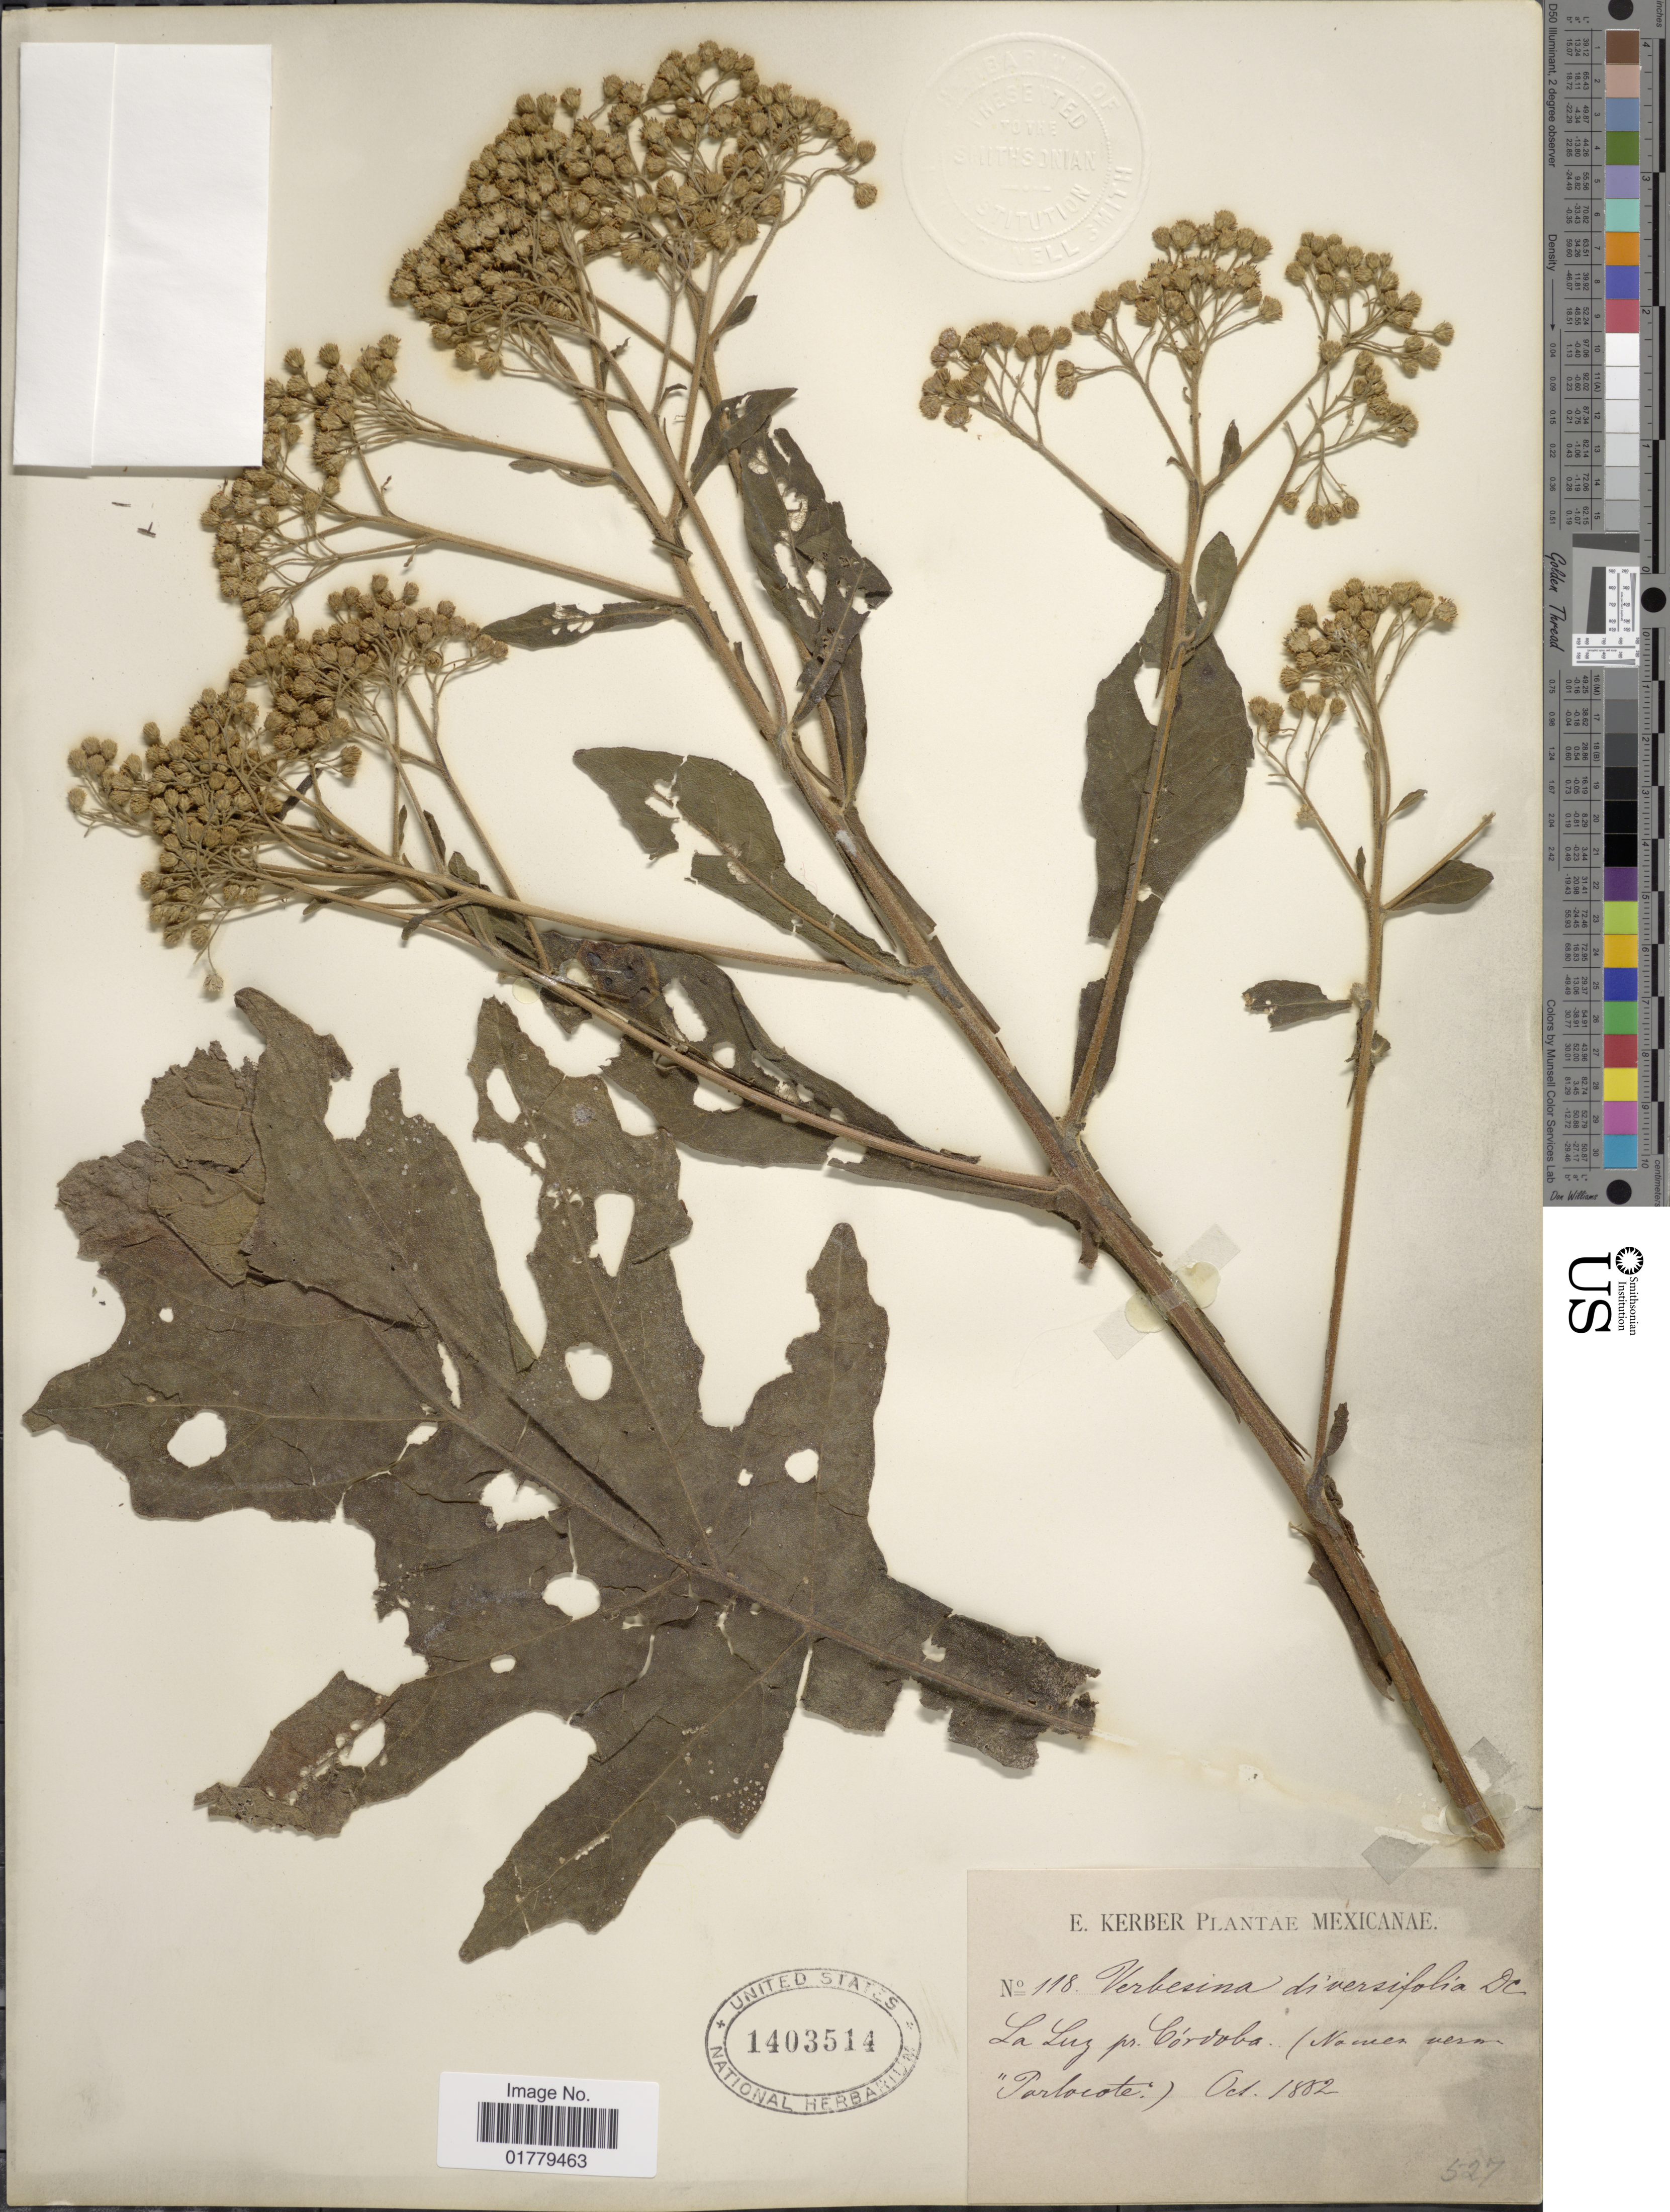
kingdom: Plantae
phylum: Tracheophyta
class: Magnoliopsida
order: Asterales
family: Asteraceae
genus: Verbesina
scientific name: Verbesina diversifolia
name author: DC.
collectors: E. Kerber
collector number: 118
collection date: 1882-10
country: Mexico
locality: La Luz pr. Córdoba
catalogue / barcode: US 1403514